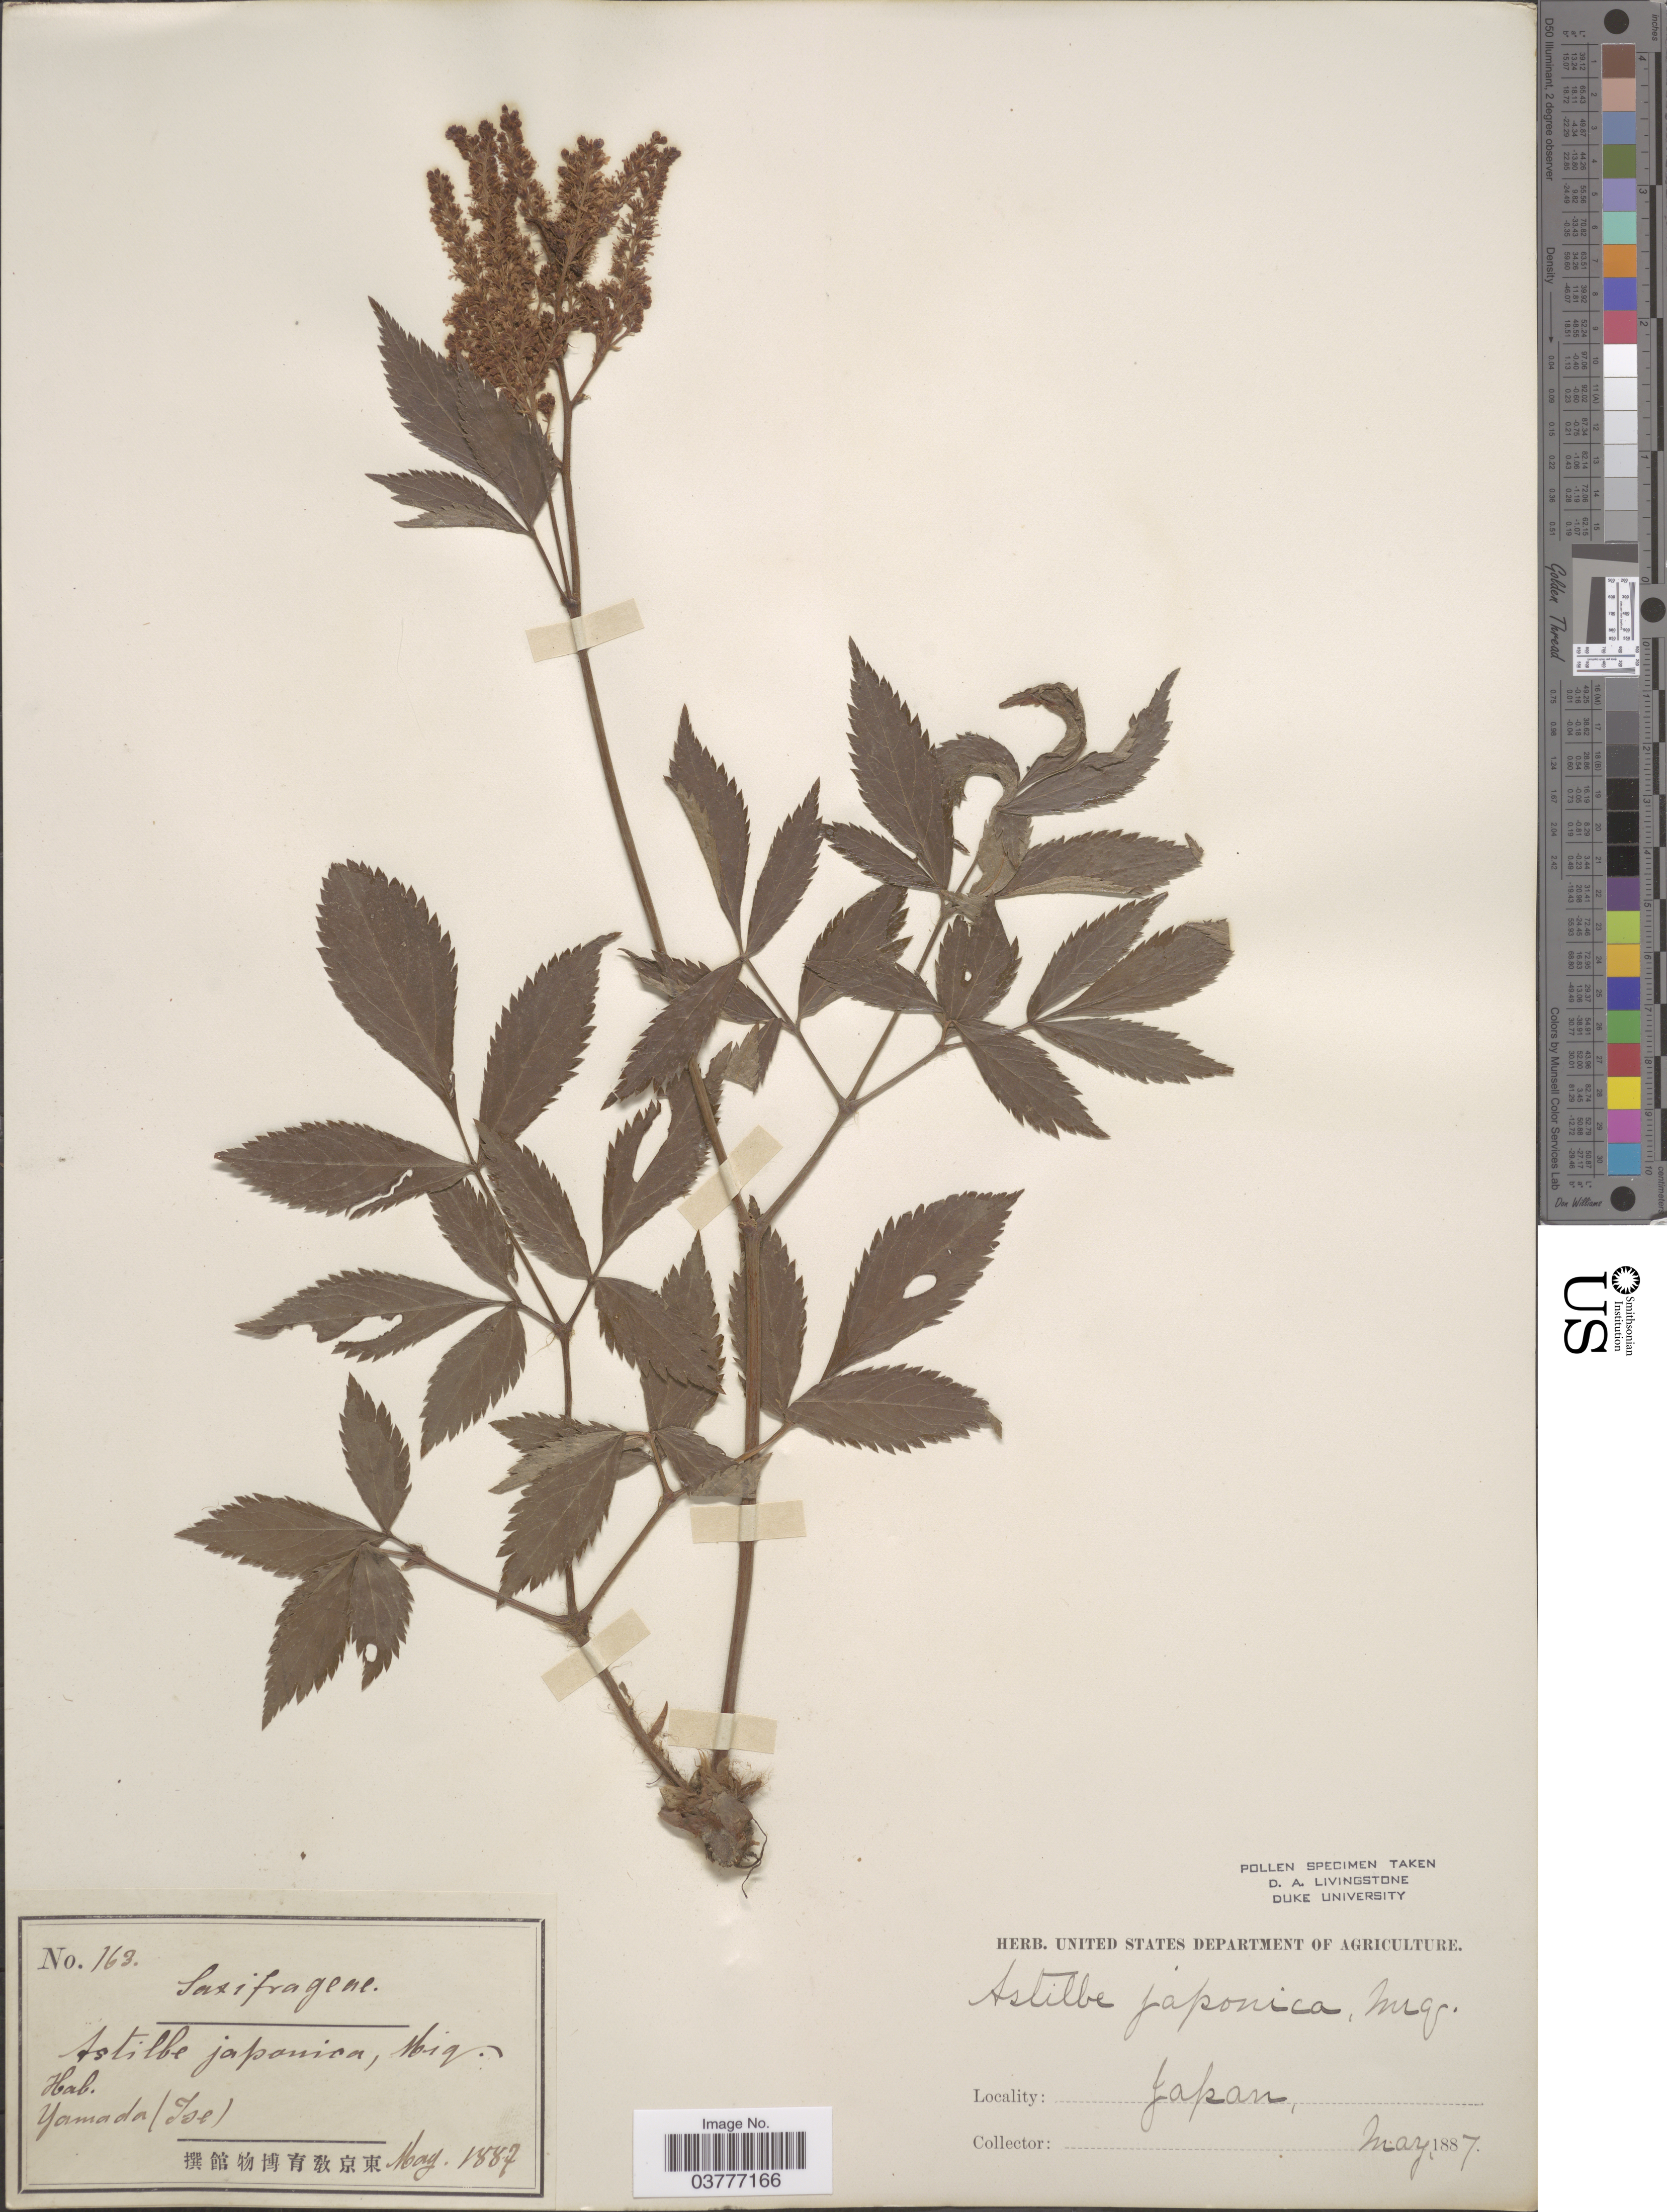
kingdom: Plantae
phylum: Tracheophyta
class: Magnoliopsida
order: Saxifragales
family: Saxifragaceae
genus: Astilbe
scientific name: Astilbe japonica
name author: (C. Morren & Decne.) A. Gray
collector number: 163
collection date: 1887-05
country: Japan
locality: Yamada (Ise).